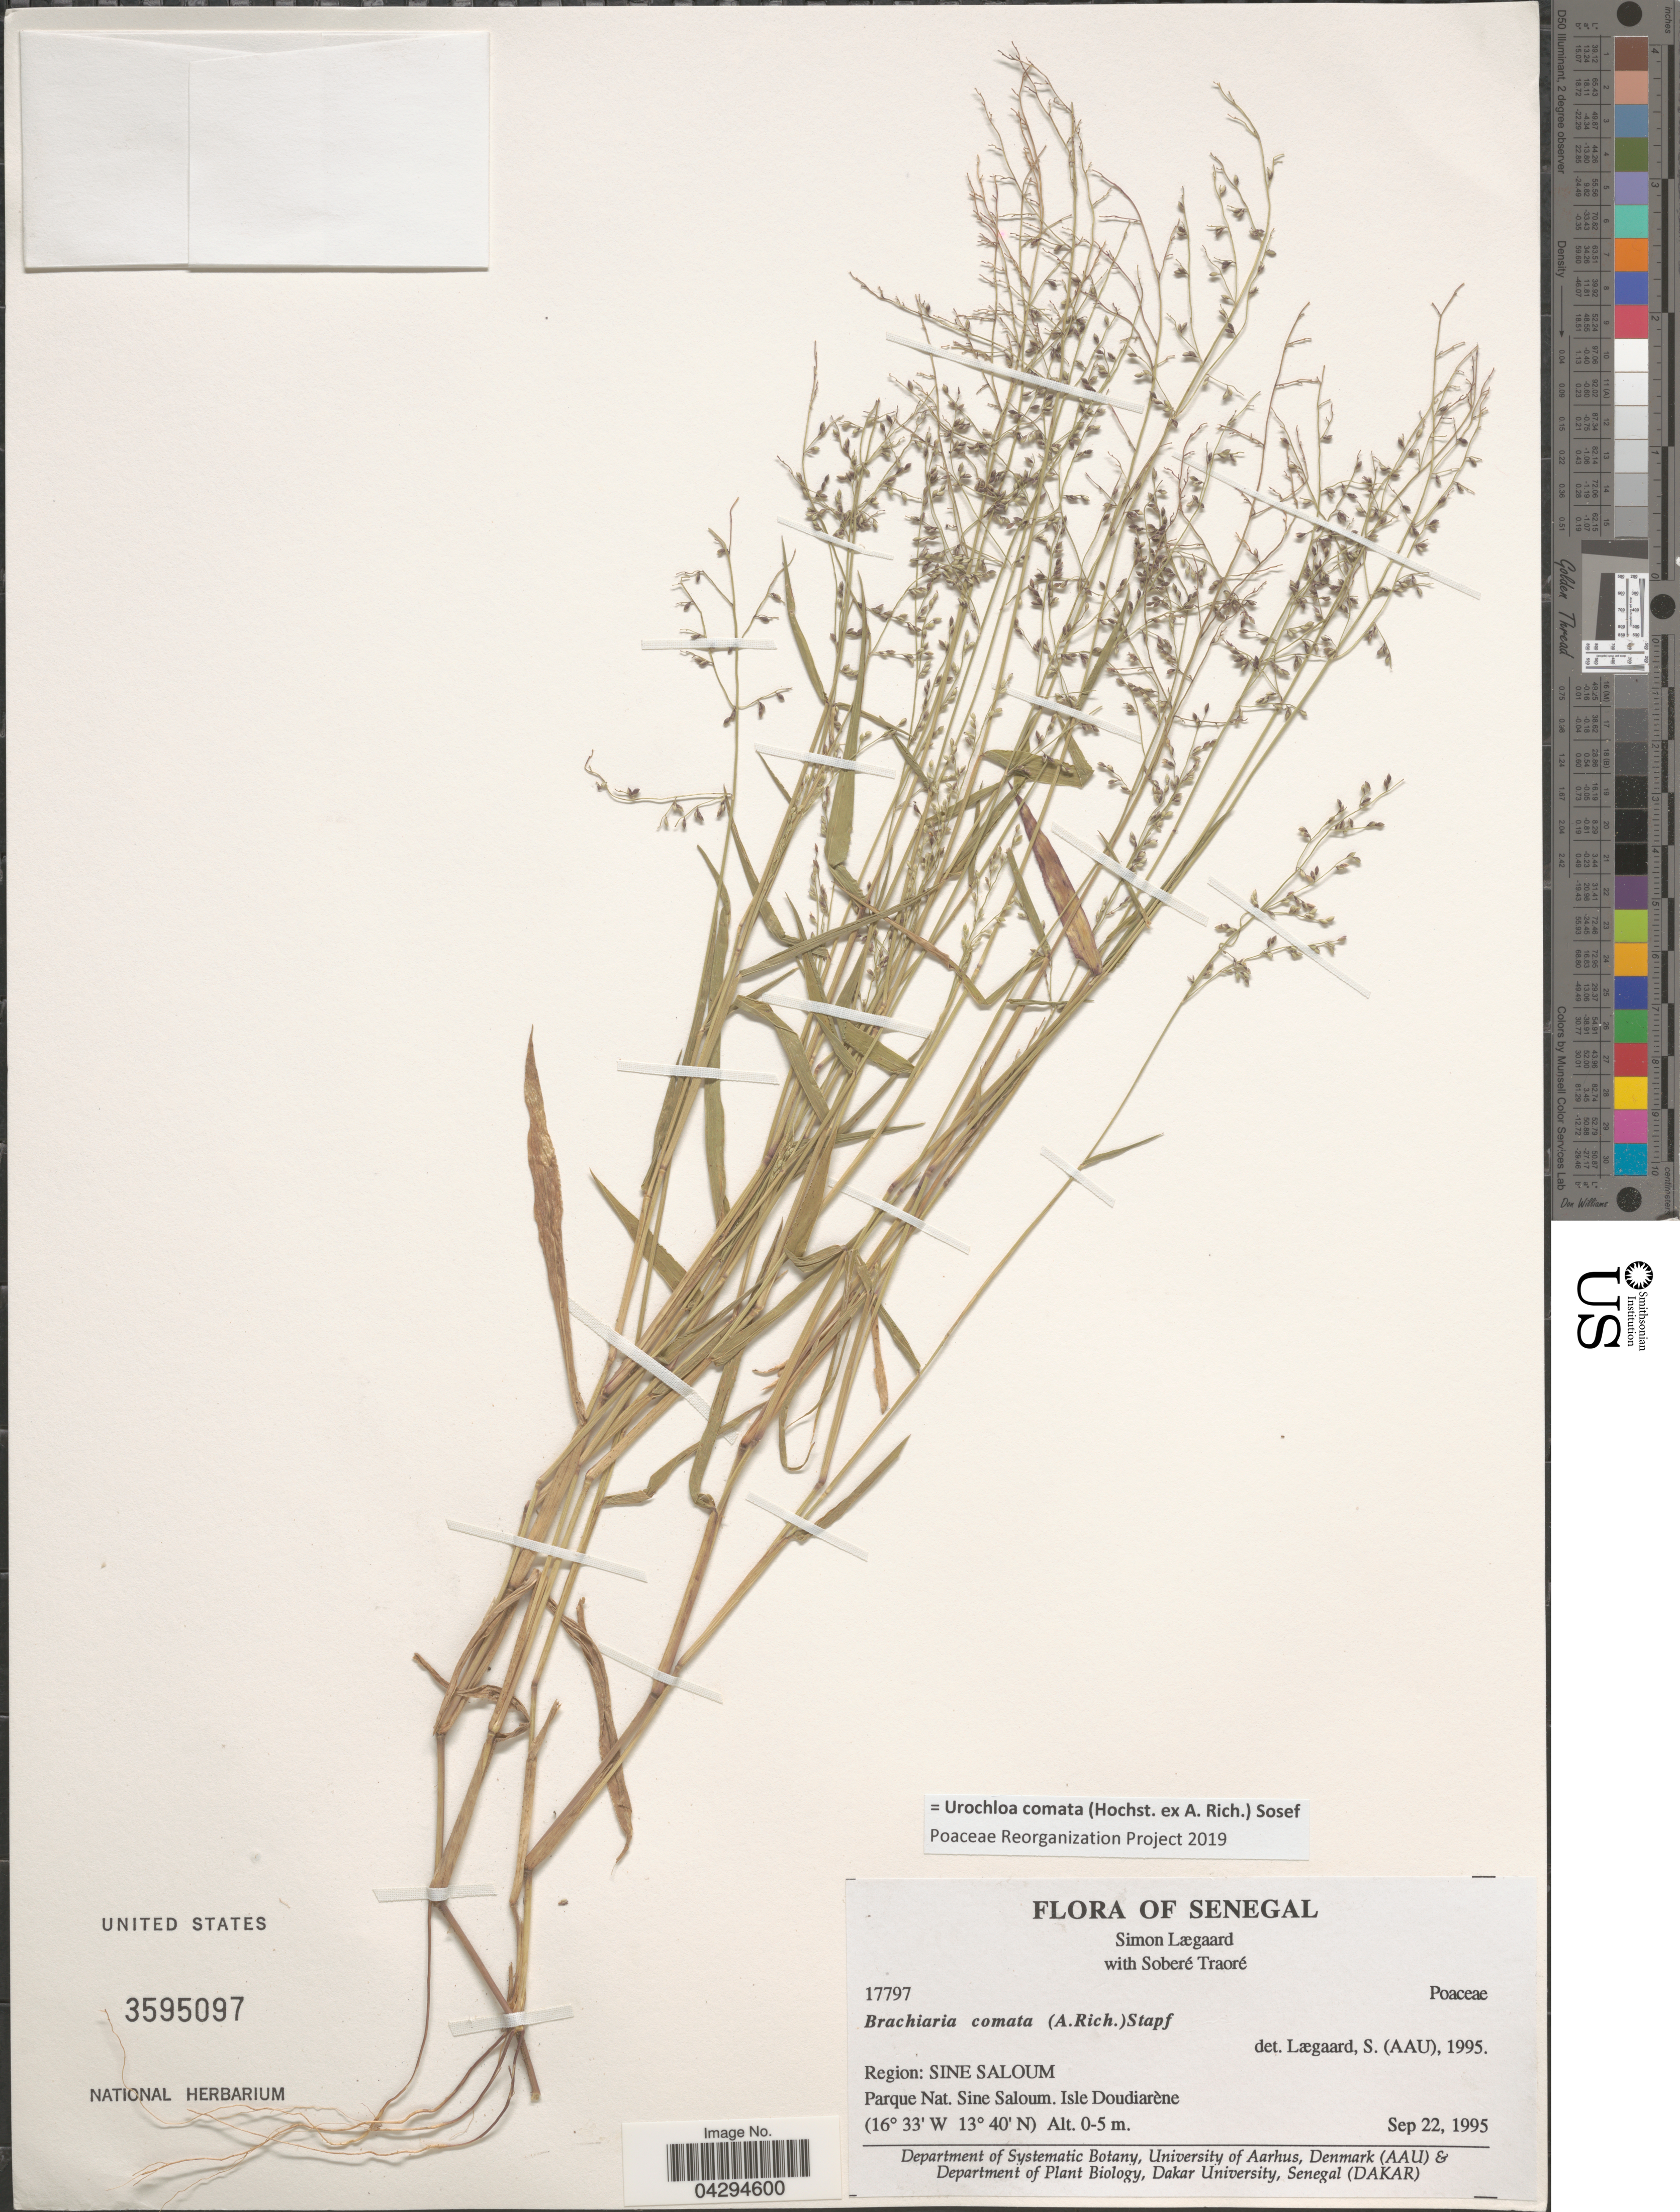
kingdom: Plantae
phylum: Tracheophyta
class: Liliopsida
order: Poales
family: Poaceae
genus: Urochloa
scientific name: Urochloa comata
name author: (Hochst. ex A. Rich.) Sosef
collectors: S. Lægaard & S. Traore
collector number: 17797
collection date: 1995-09-22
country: Senegal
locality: Region: Sine Saloum. Parque Nat. Sine Saloum. Isle Doudiarène.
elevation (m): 0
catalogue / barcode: US 3595097